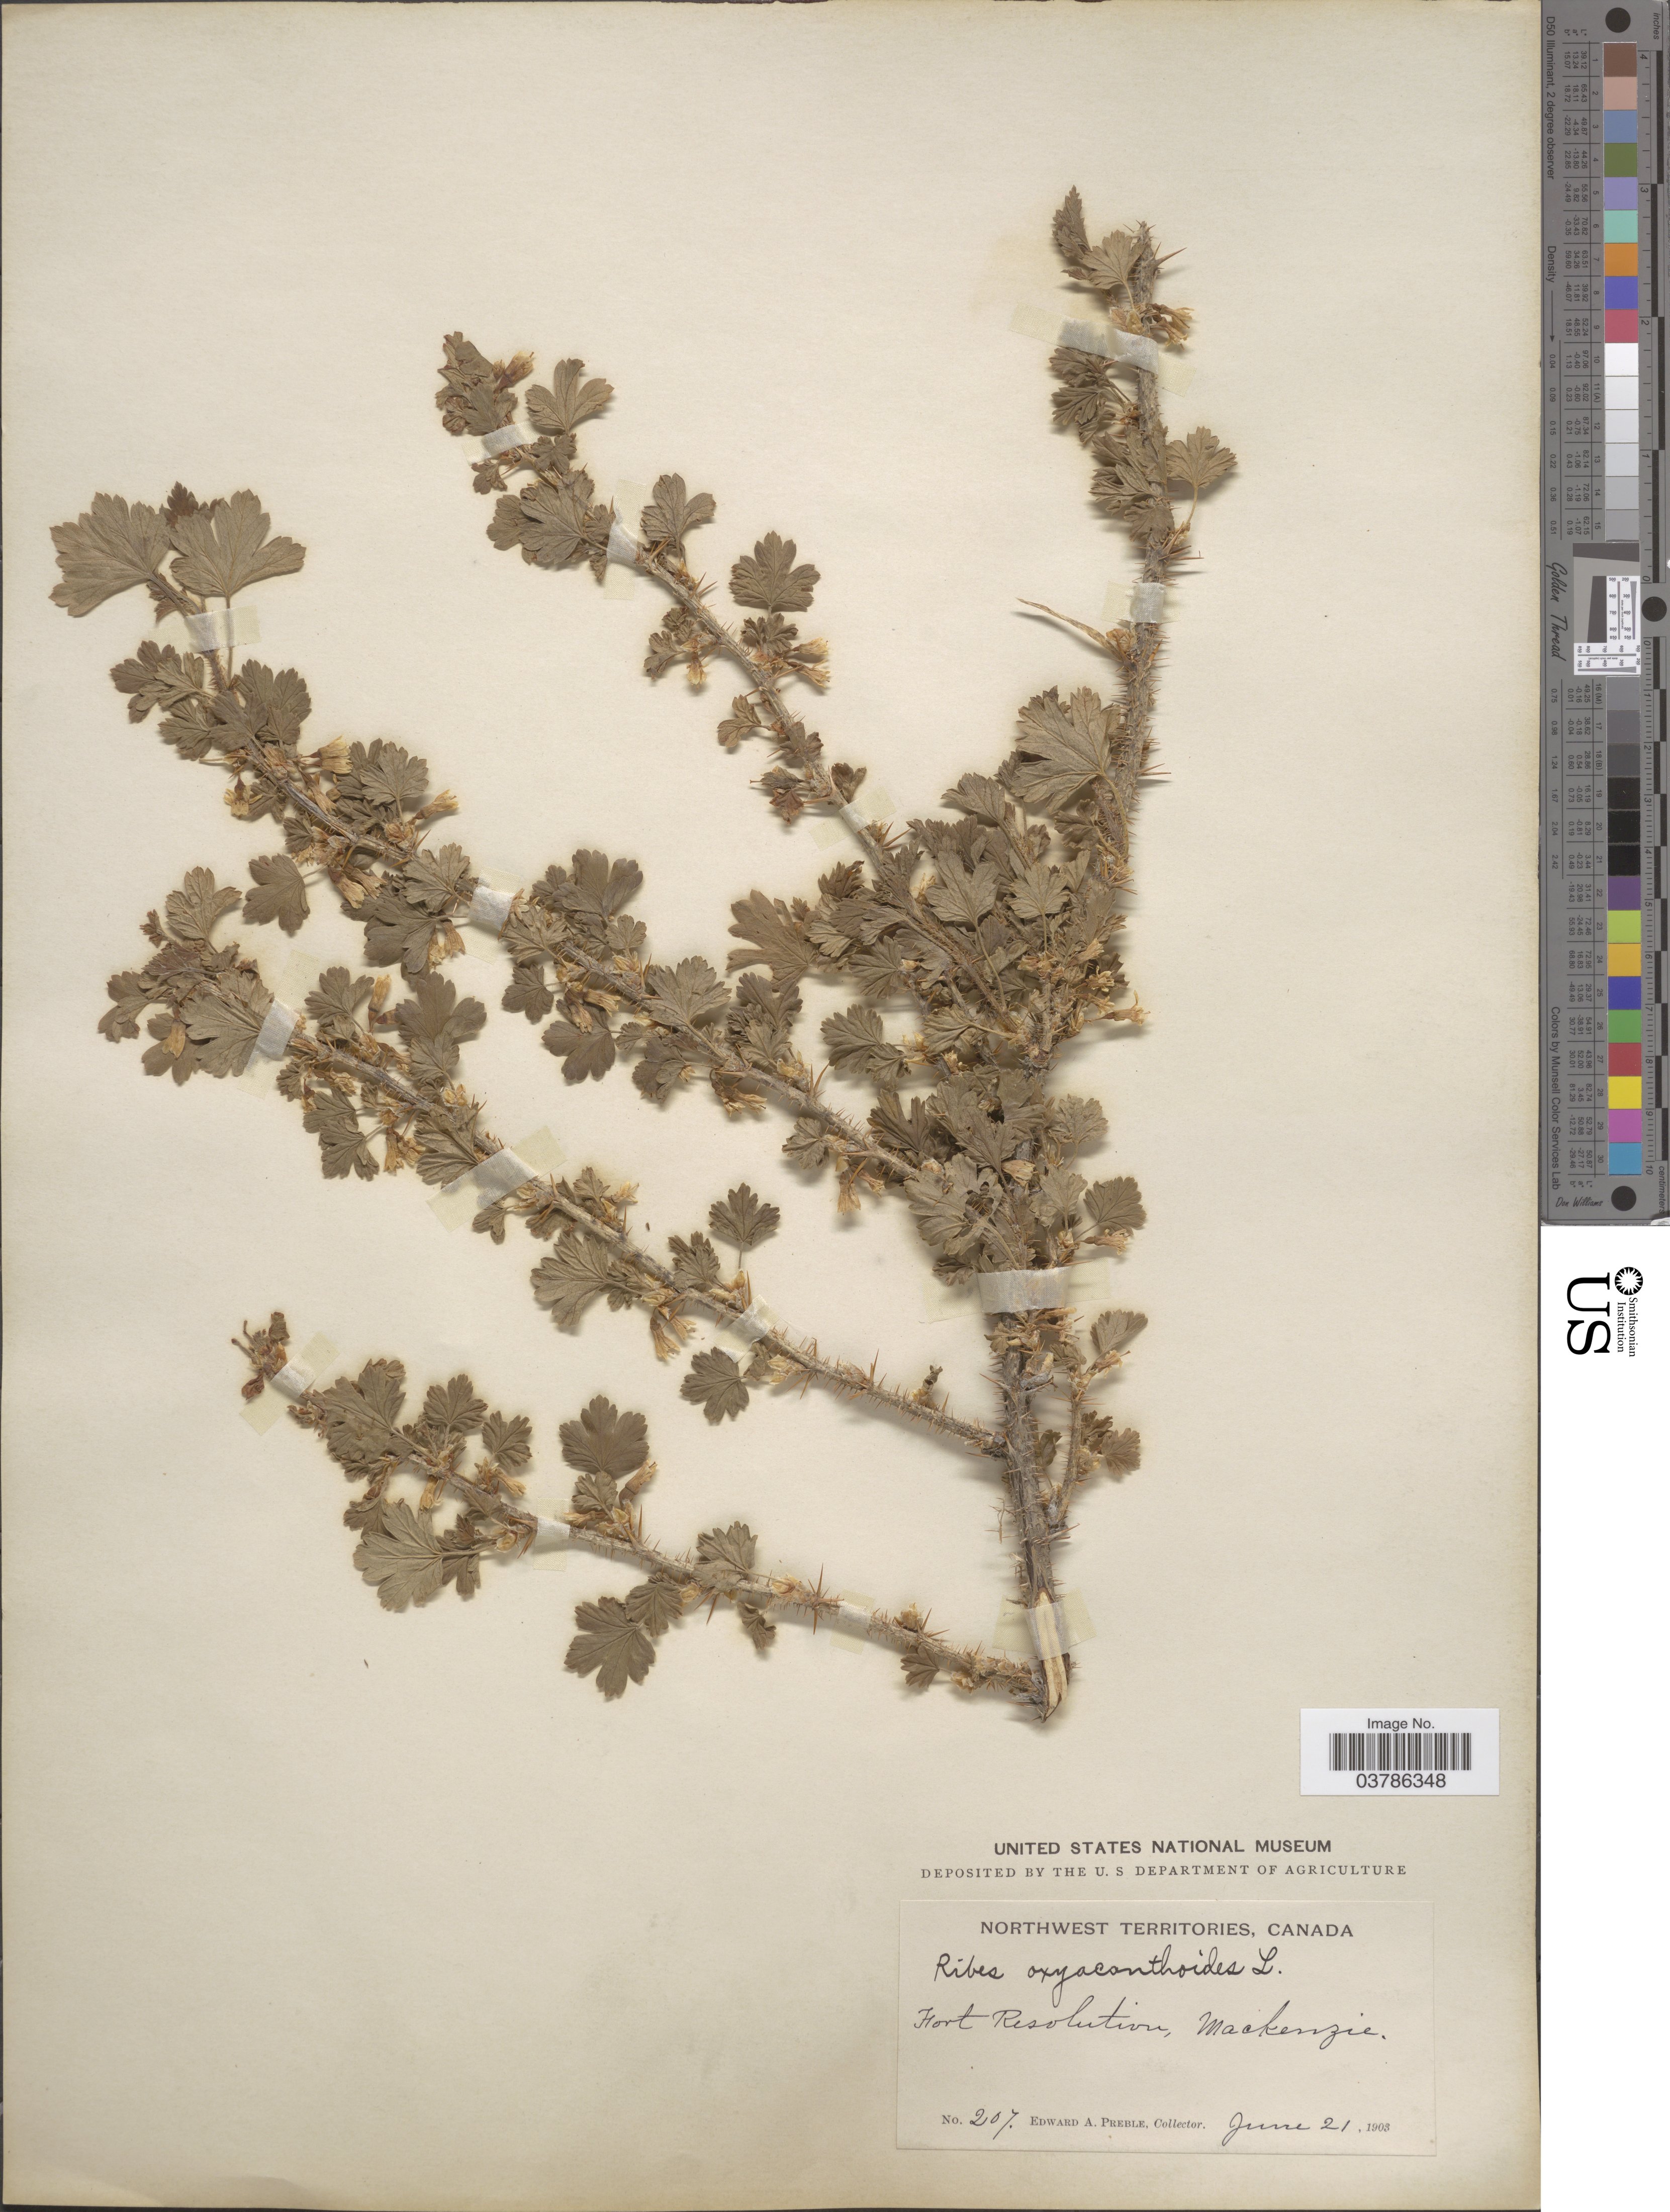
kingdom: Plantae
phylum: Tracheophyta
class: Magnoliopsida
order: Saxifragales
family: Grossulariaceae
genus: Ribes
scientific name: Ribes oxyacanthoides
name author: L.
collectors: E. Preble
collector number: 207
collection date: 1903-06-21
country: Canada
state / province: Northwest Territories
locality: Fort Resolution, Mackenzie.